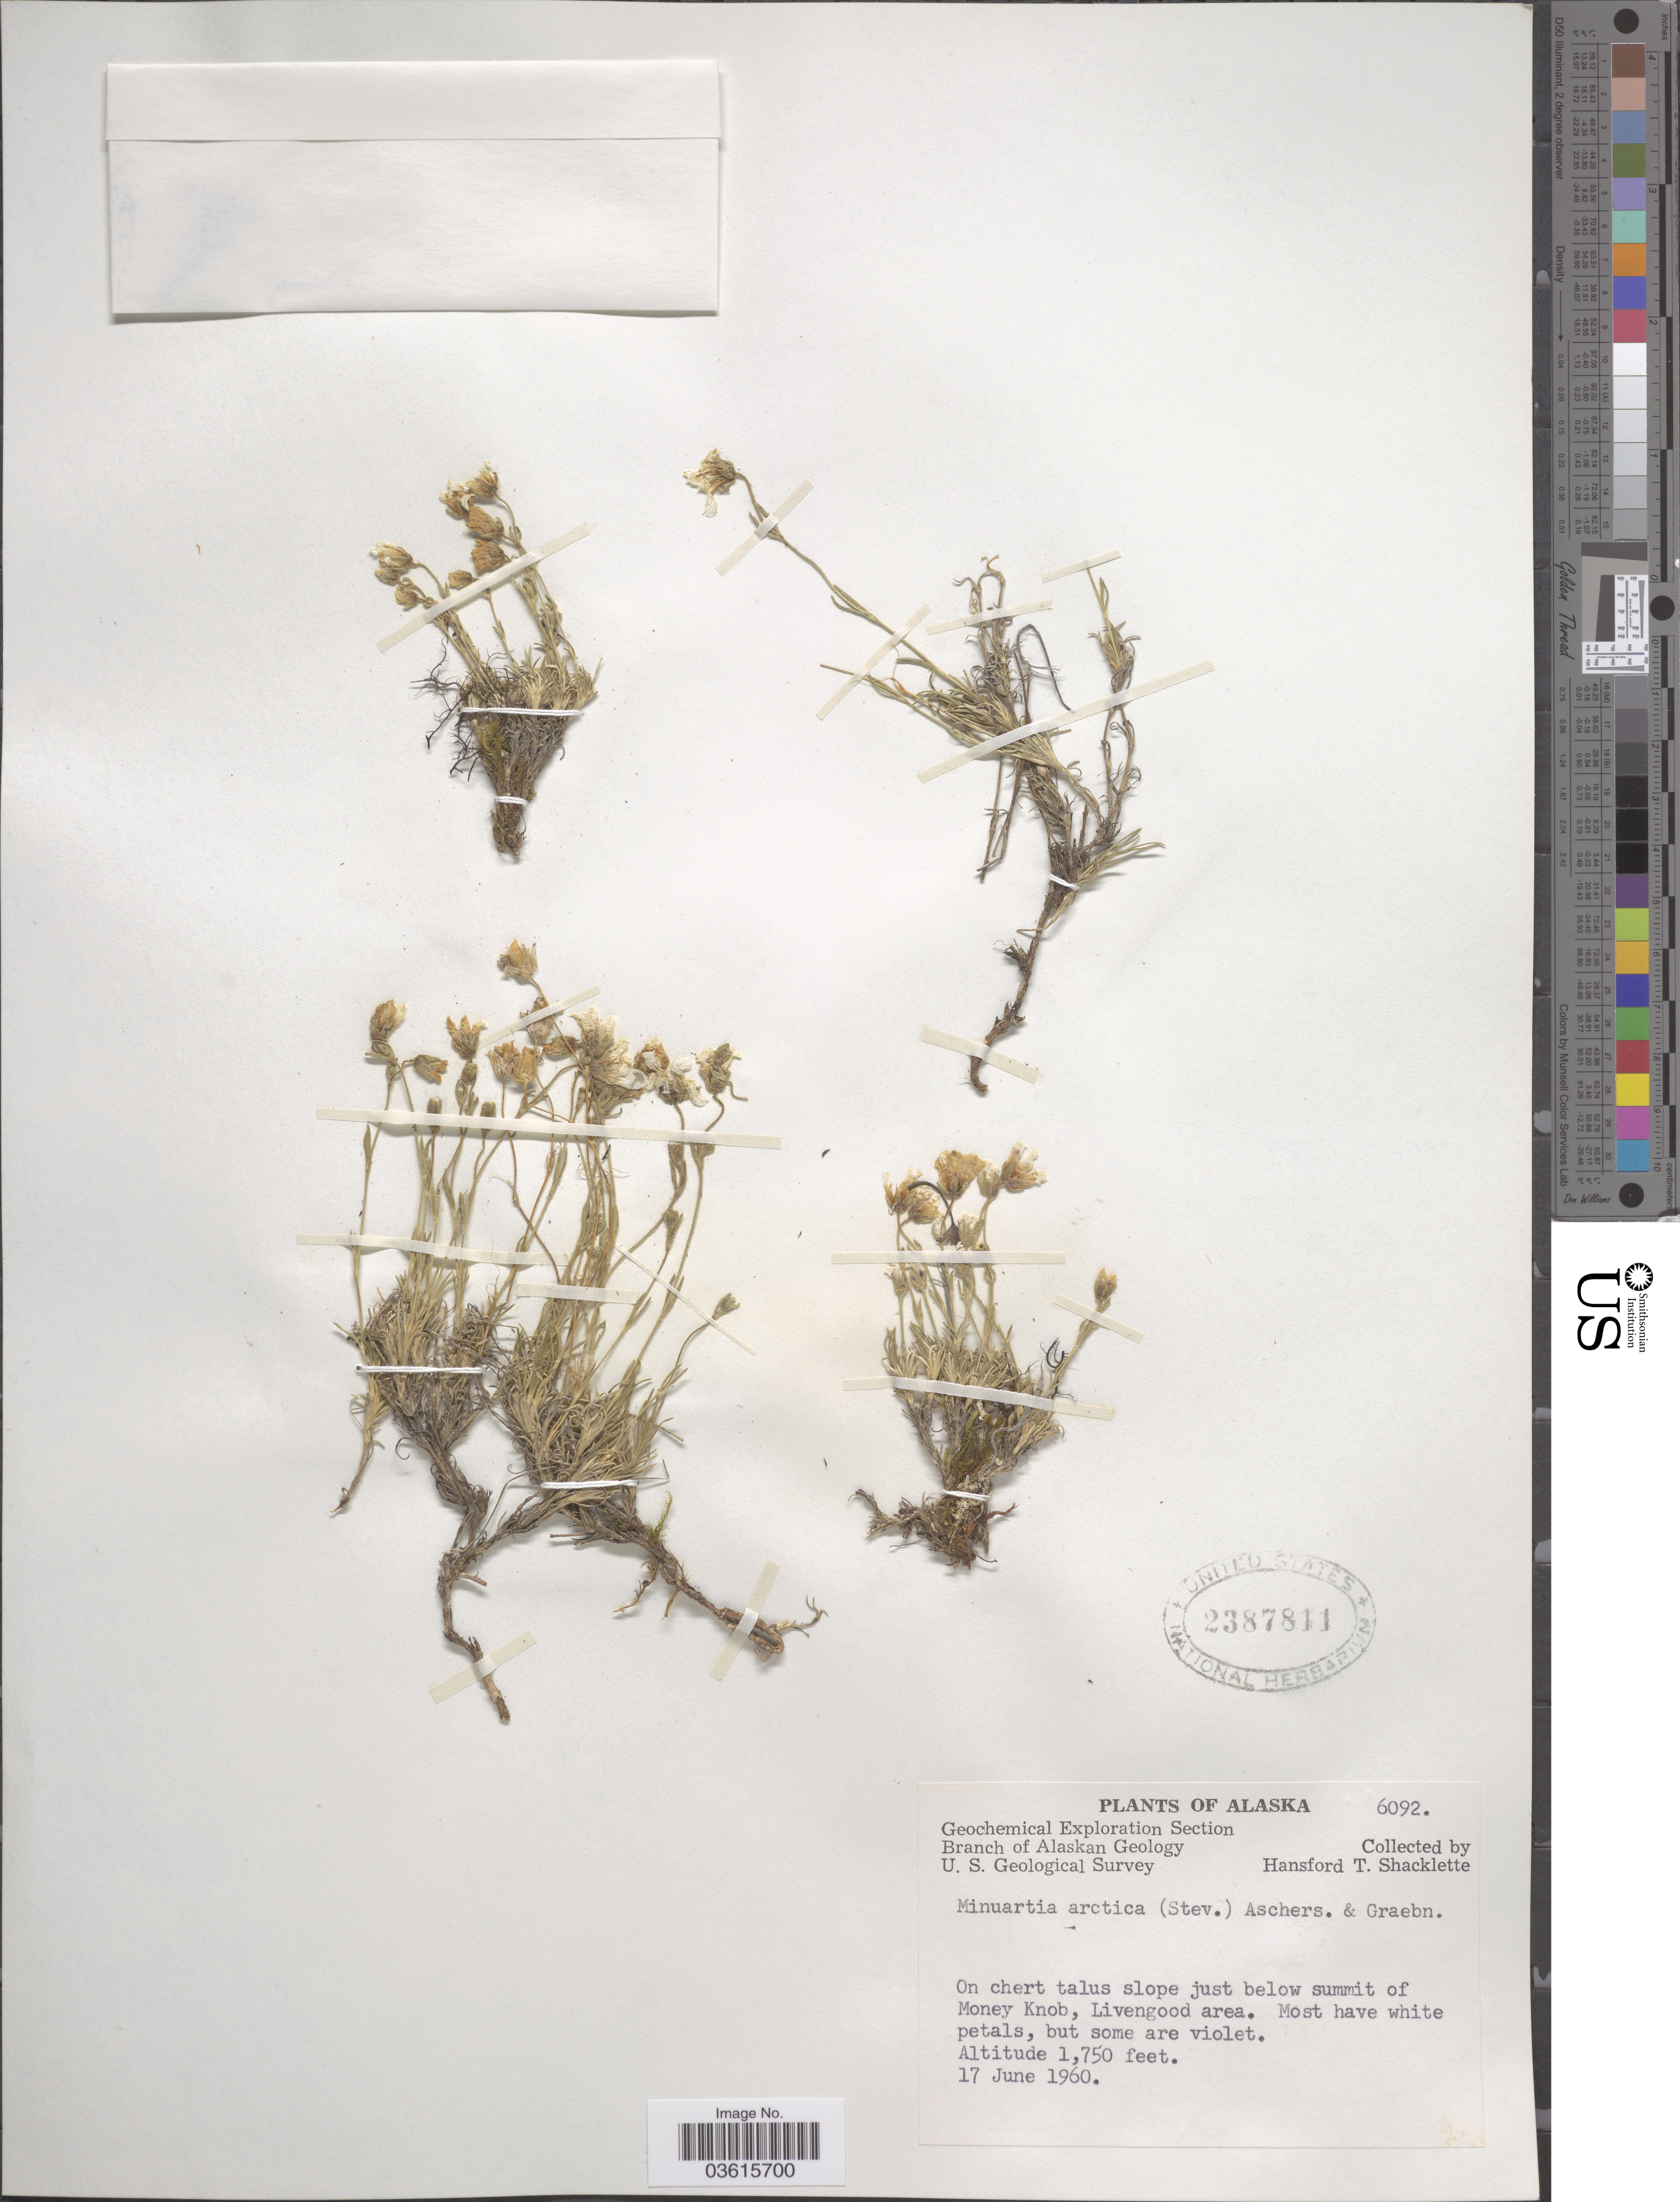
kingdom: Plantae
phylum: Tracheophyta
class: Magnoliopsida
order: Caryophyllales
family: Caryophyllaceae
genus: Cherleria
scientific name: Cherleria arctica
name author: (Steven ex Ser.) A.J. Moore & Dillenb.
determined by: Strong, Mark T., (BOT), Smithsonian Institution - National Museum of Natural History (UNITED STATES)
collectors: H. Shacklette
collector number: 6092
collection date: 1960-06-17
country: United States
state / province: Alaska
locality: Just below summit of Money Knob, Livengood area.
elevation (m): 533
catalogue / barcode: US 2387811